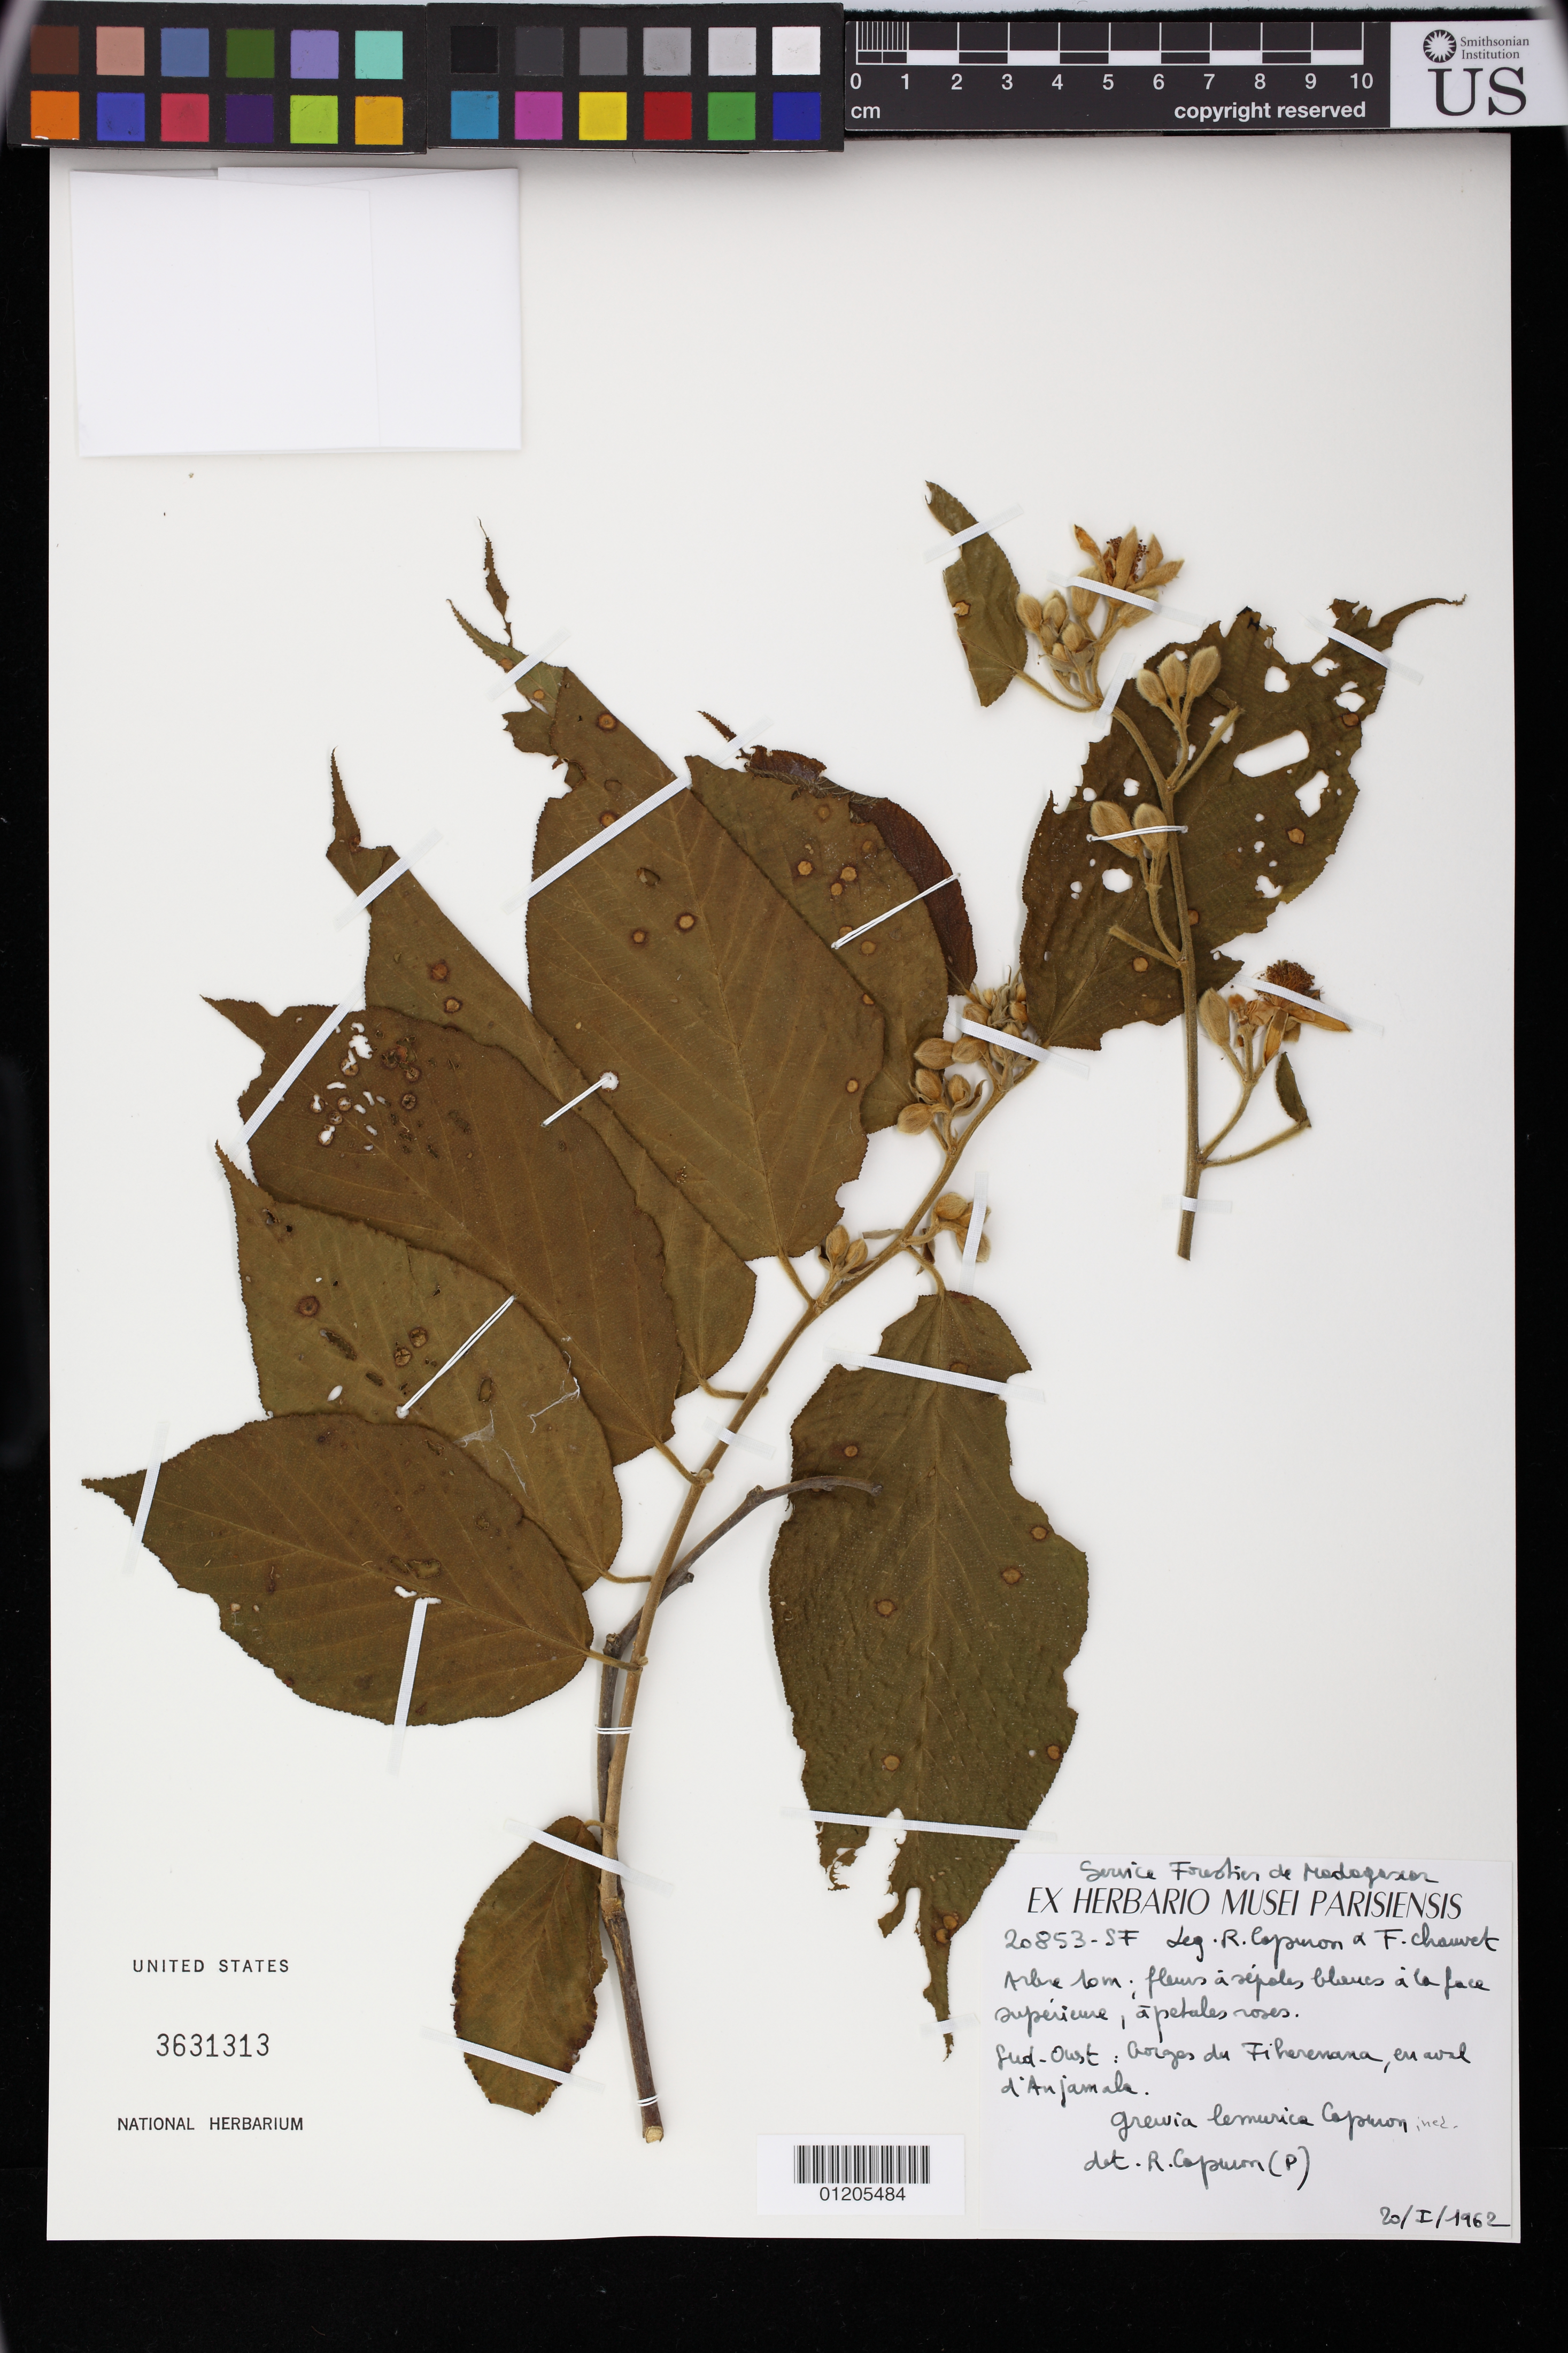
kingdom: Plantae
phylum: Tracheophyta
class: Magnoliopsida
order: Malvales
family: Malvaceae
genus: Grewia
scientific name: Grewia sp.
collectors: R. P. Capuron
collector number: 20853-SF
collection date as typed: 20 Jan 1962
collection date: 1962-01-20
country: Madagascar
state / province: Atsimo-Andrefana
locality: Sud-Ouest: Gorges du Fiherenana, en aval d'Anjambala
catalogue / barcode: US 3631313